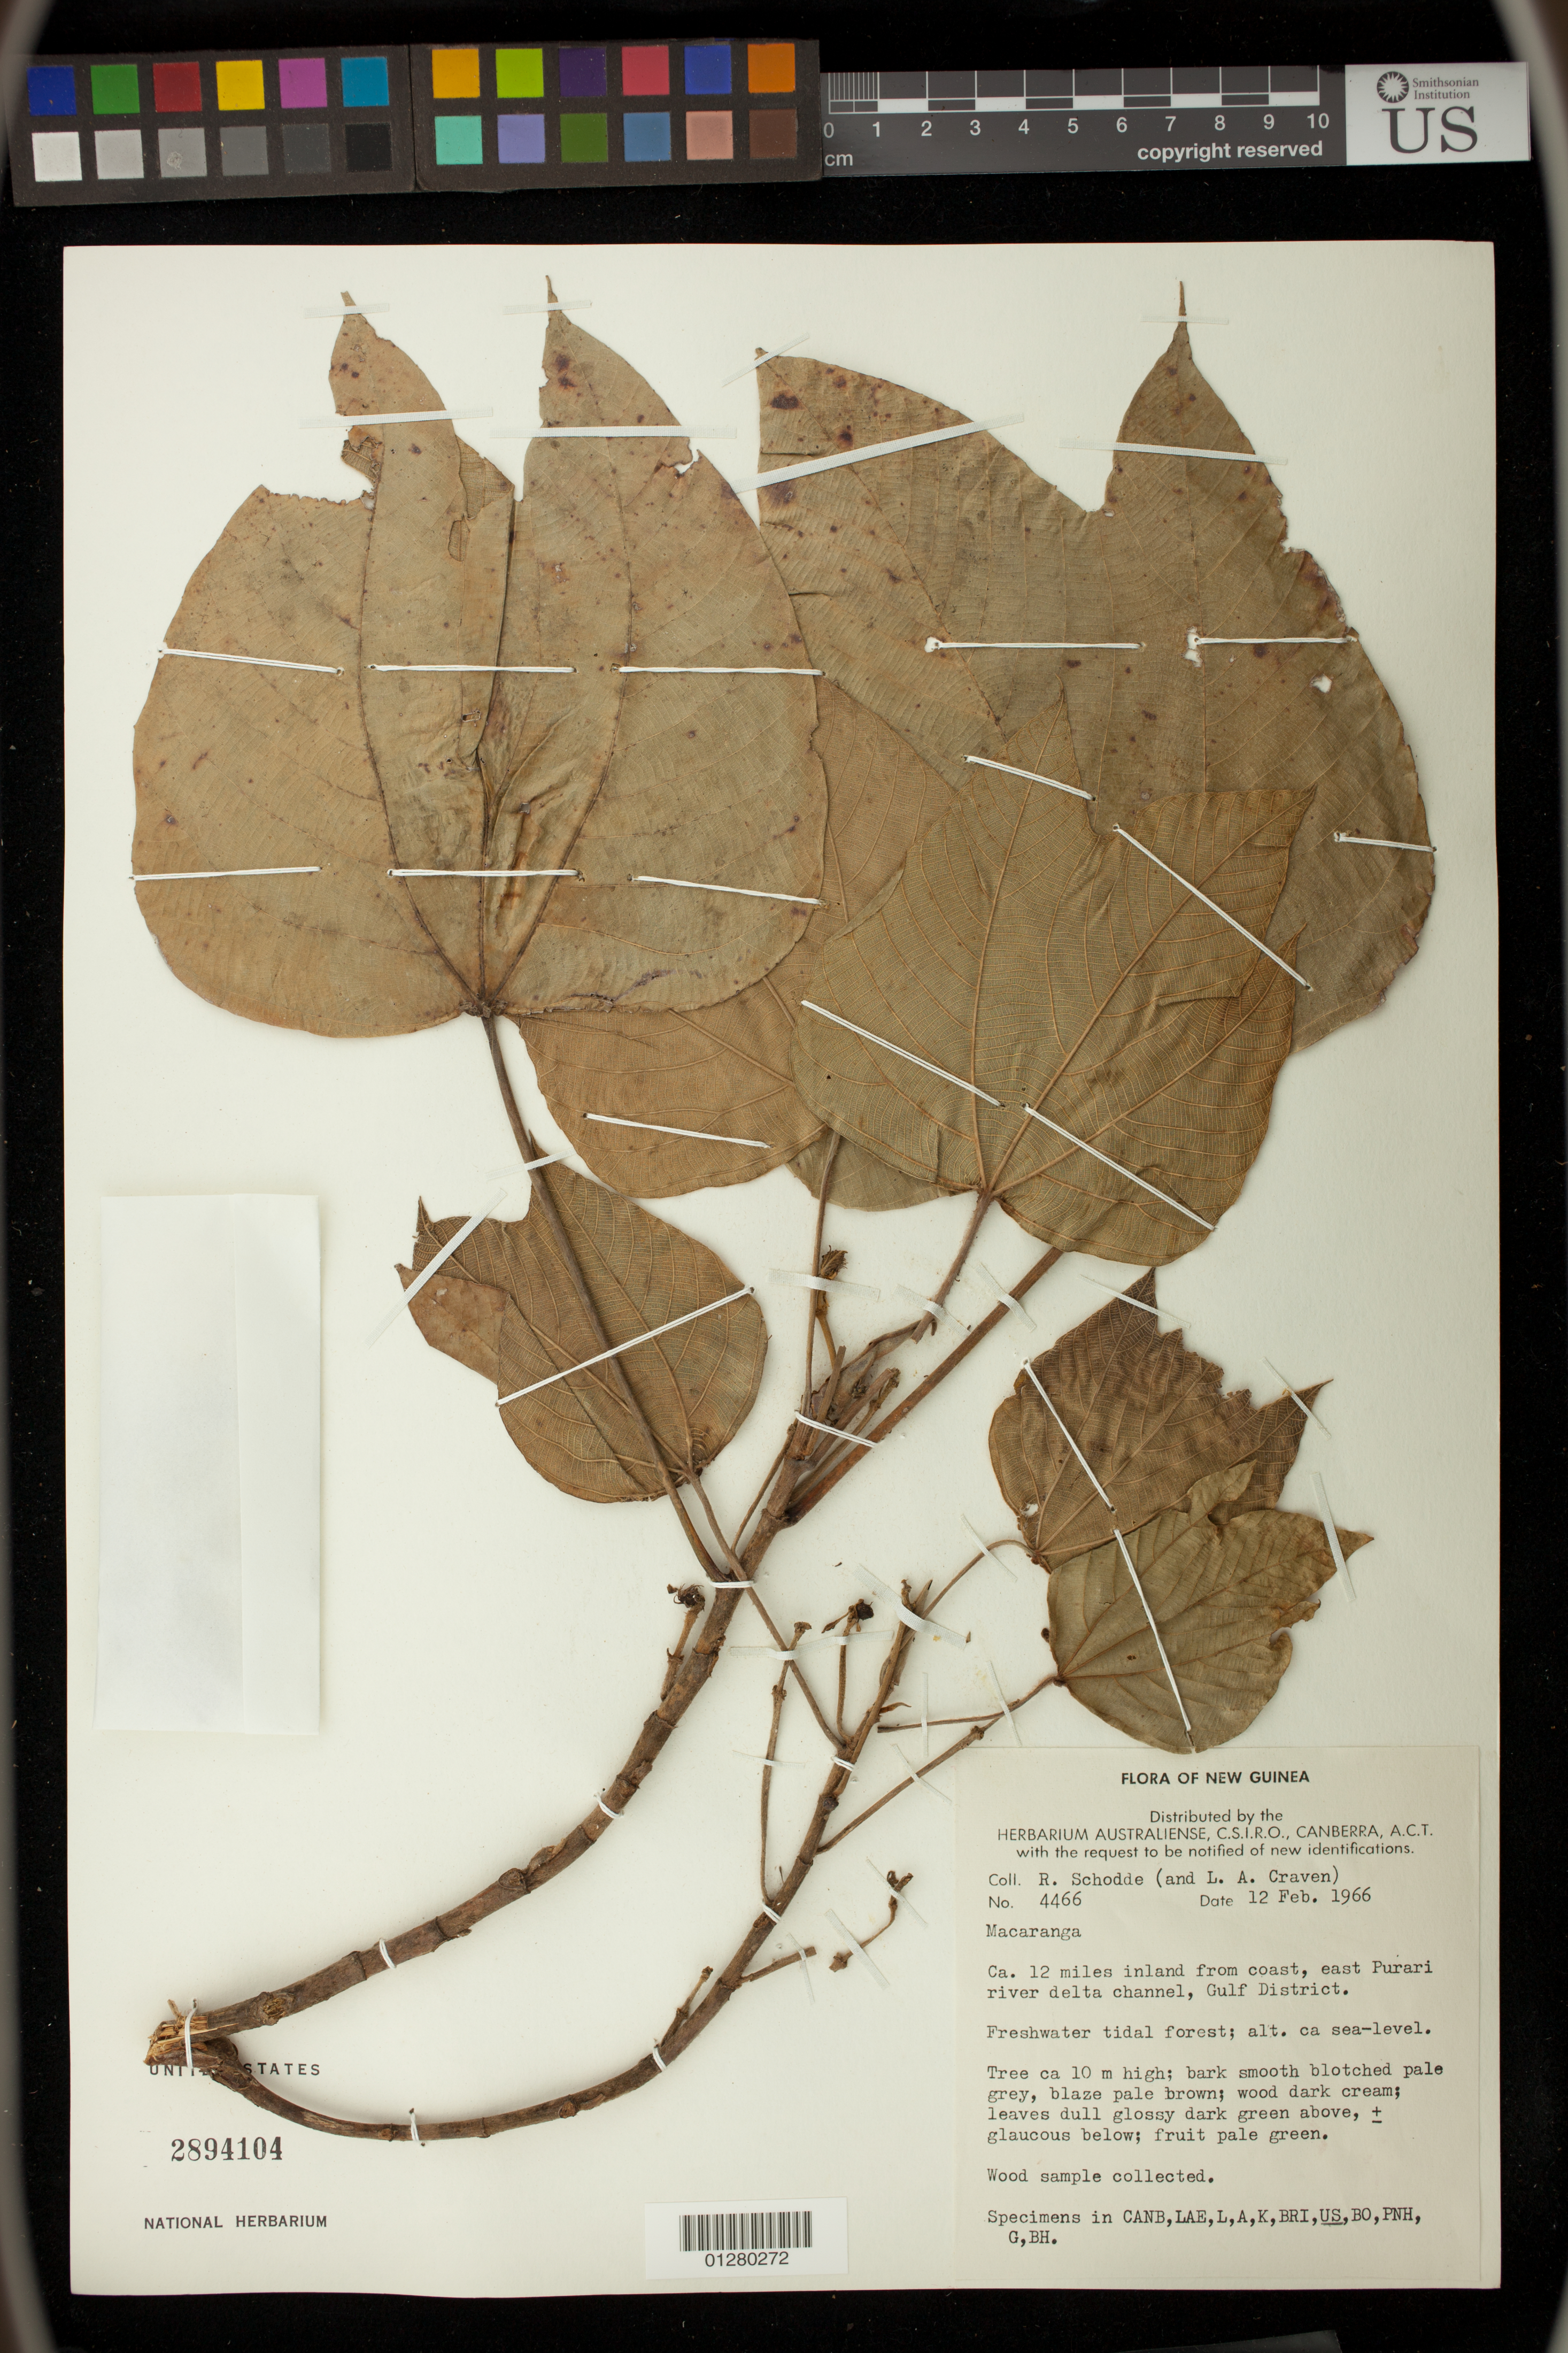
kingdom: Plantae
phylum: Tracheophyta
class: Magnoliopsida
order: Malpighiales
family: Euphorbiaceae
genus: Macaranga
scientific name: Macaranga sp.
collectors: R. Schodde & L. A. Craven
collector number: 4466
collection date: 1966-02-12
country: Papua New Guinea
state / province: Gulf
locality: Ca. 12 miles inland from coast, east Purari river delta channel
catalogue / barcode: US 2894104